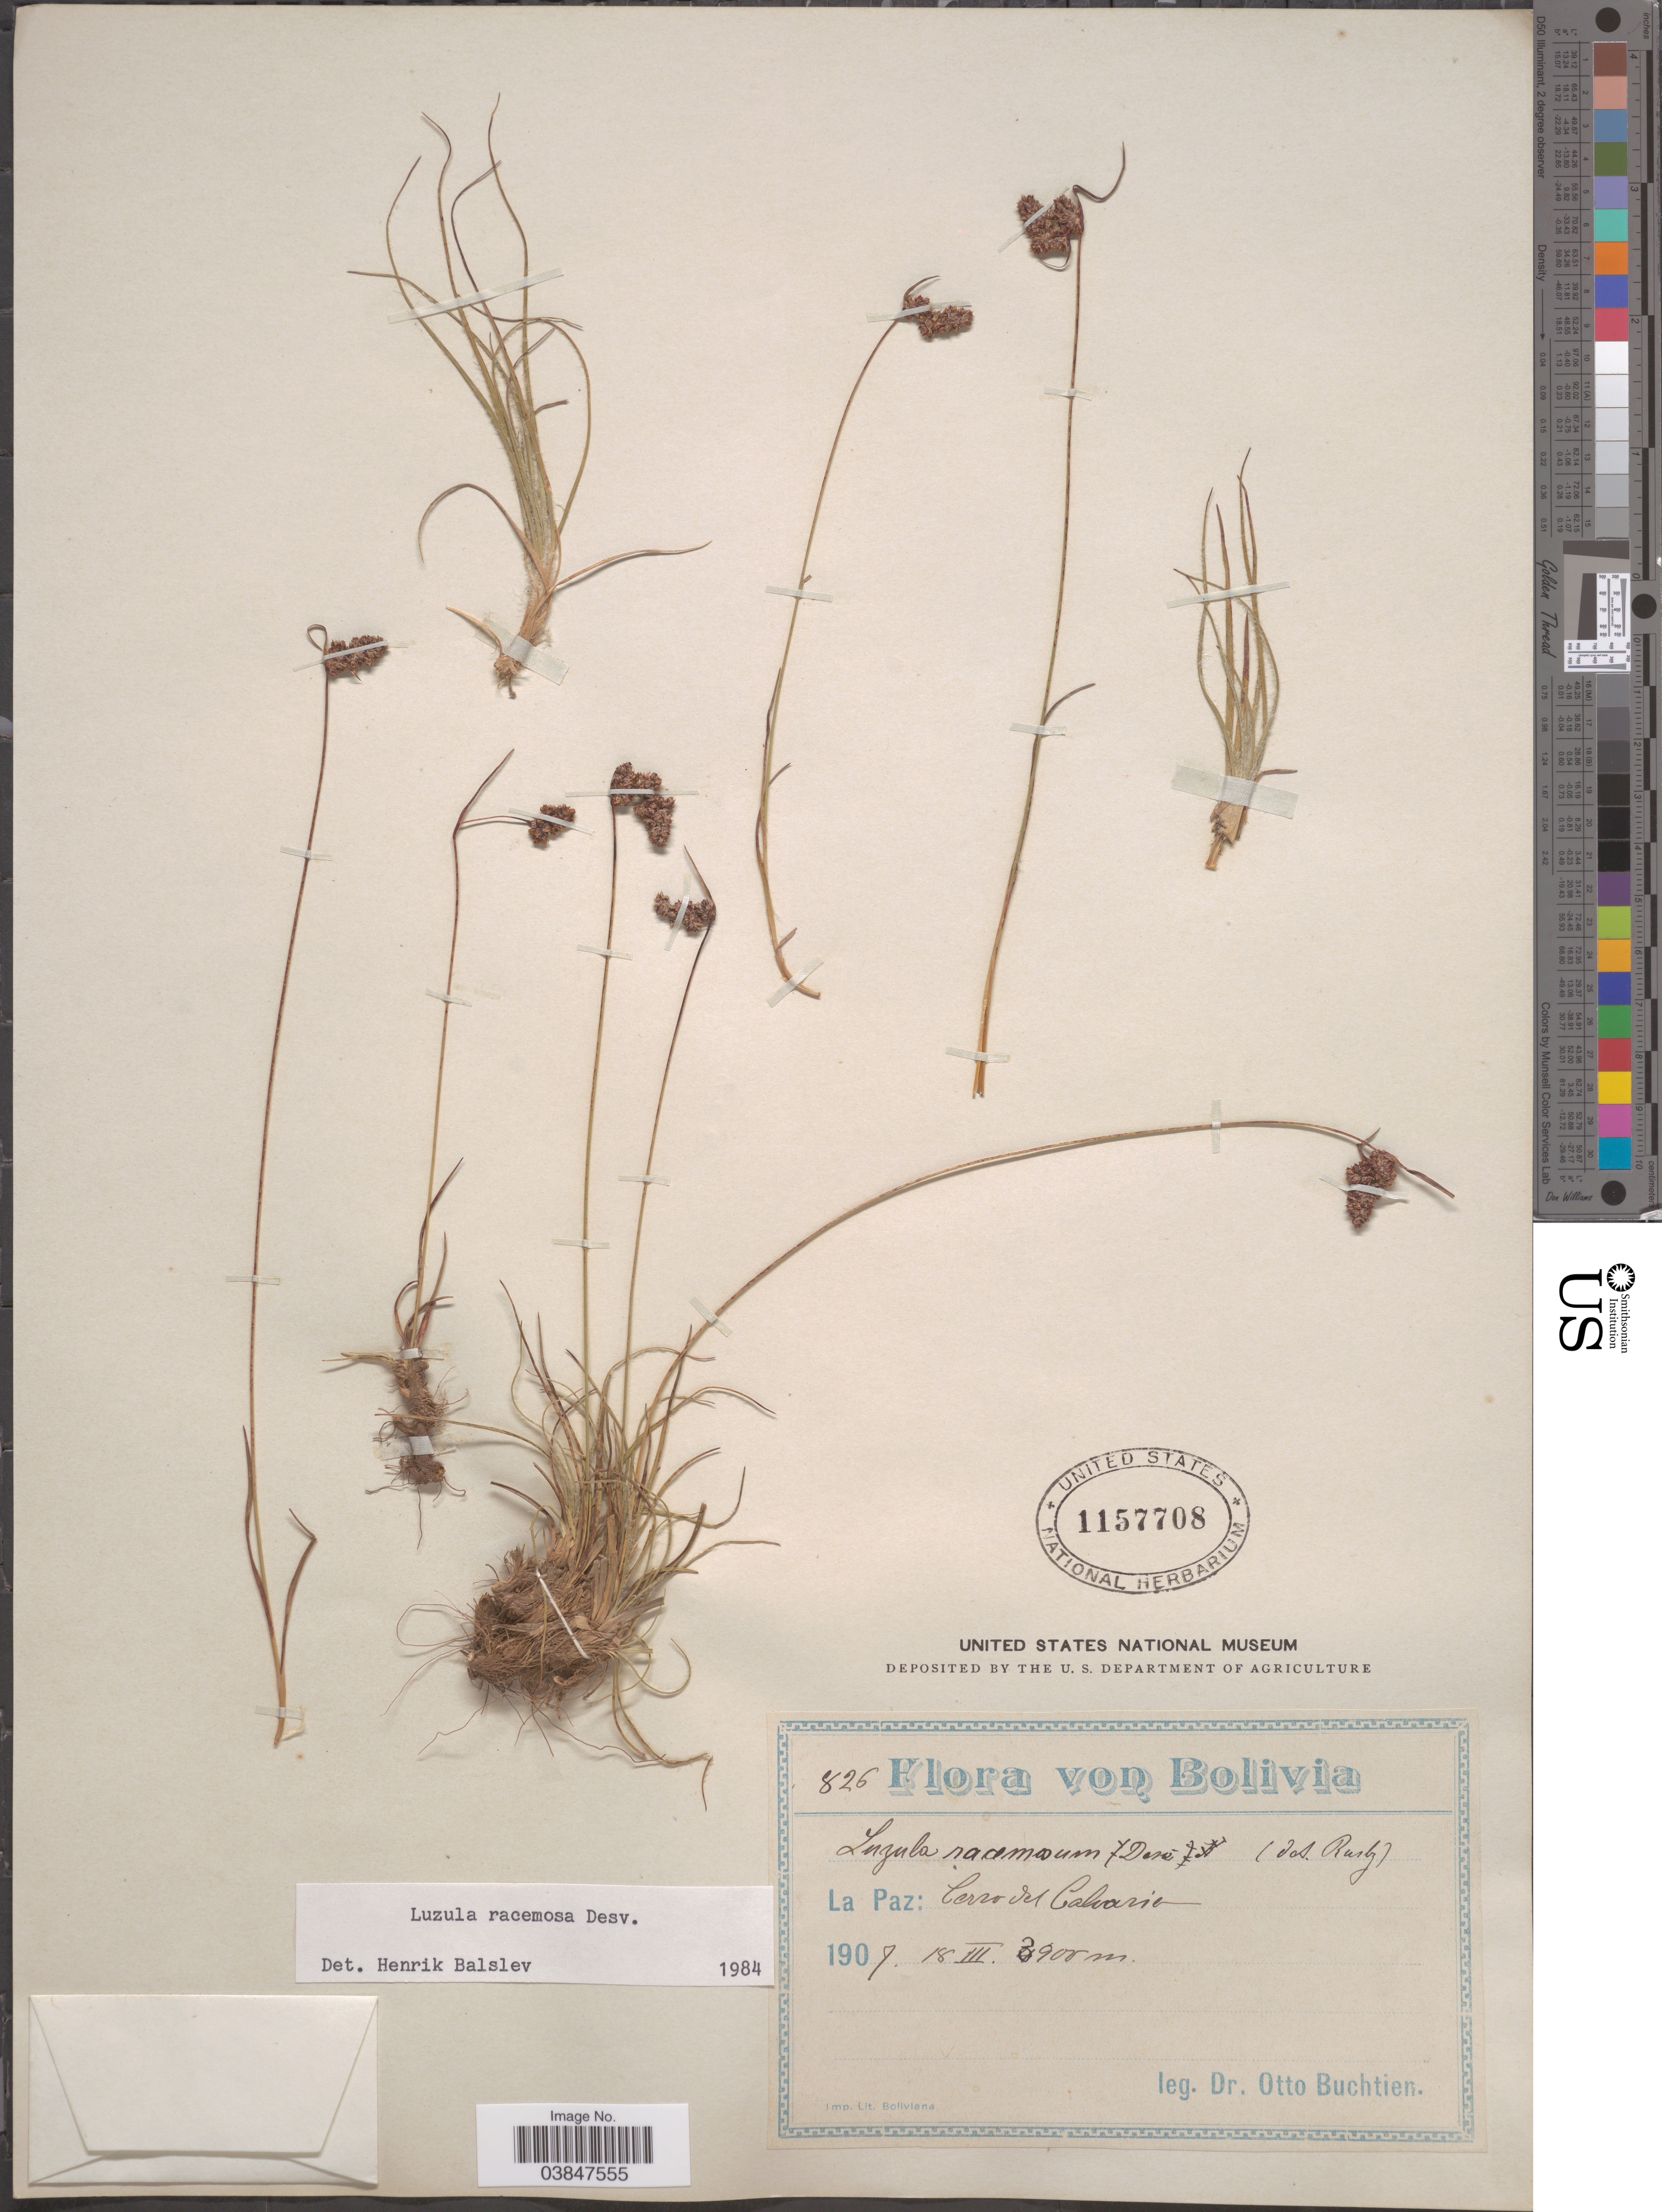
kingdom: Plantae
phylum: Tracheophyta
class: Liliopsida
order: Poales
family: Juncaceae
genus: Luzula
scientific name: Luzula racemosa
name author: Desv.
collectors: O. Buchtien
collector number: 826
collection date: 1907-03-18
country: Bolivia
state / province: La Paz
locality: Cerro del Calvarie.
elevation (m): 3900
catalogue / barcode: US 1157708